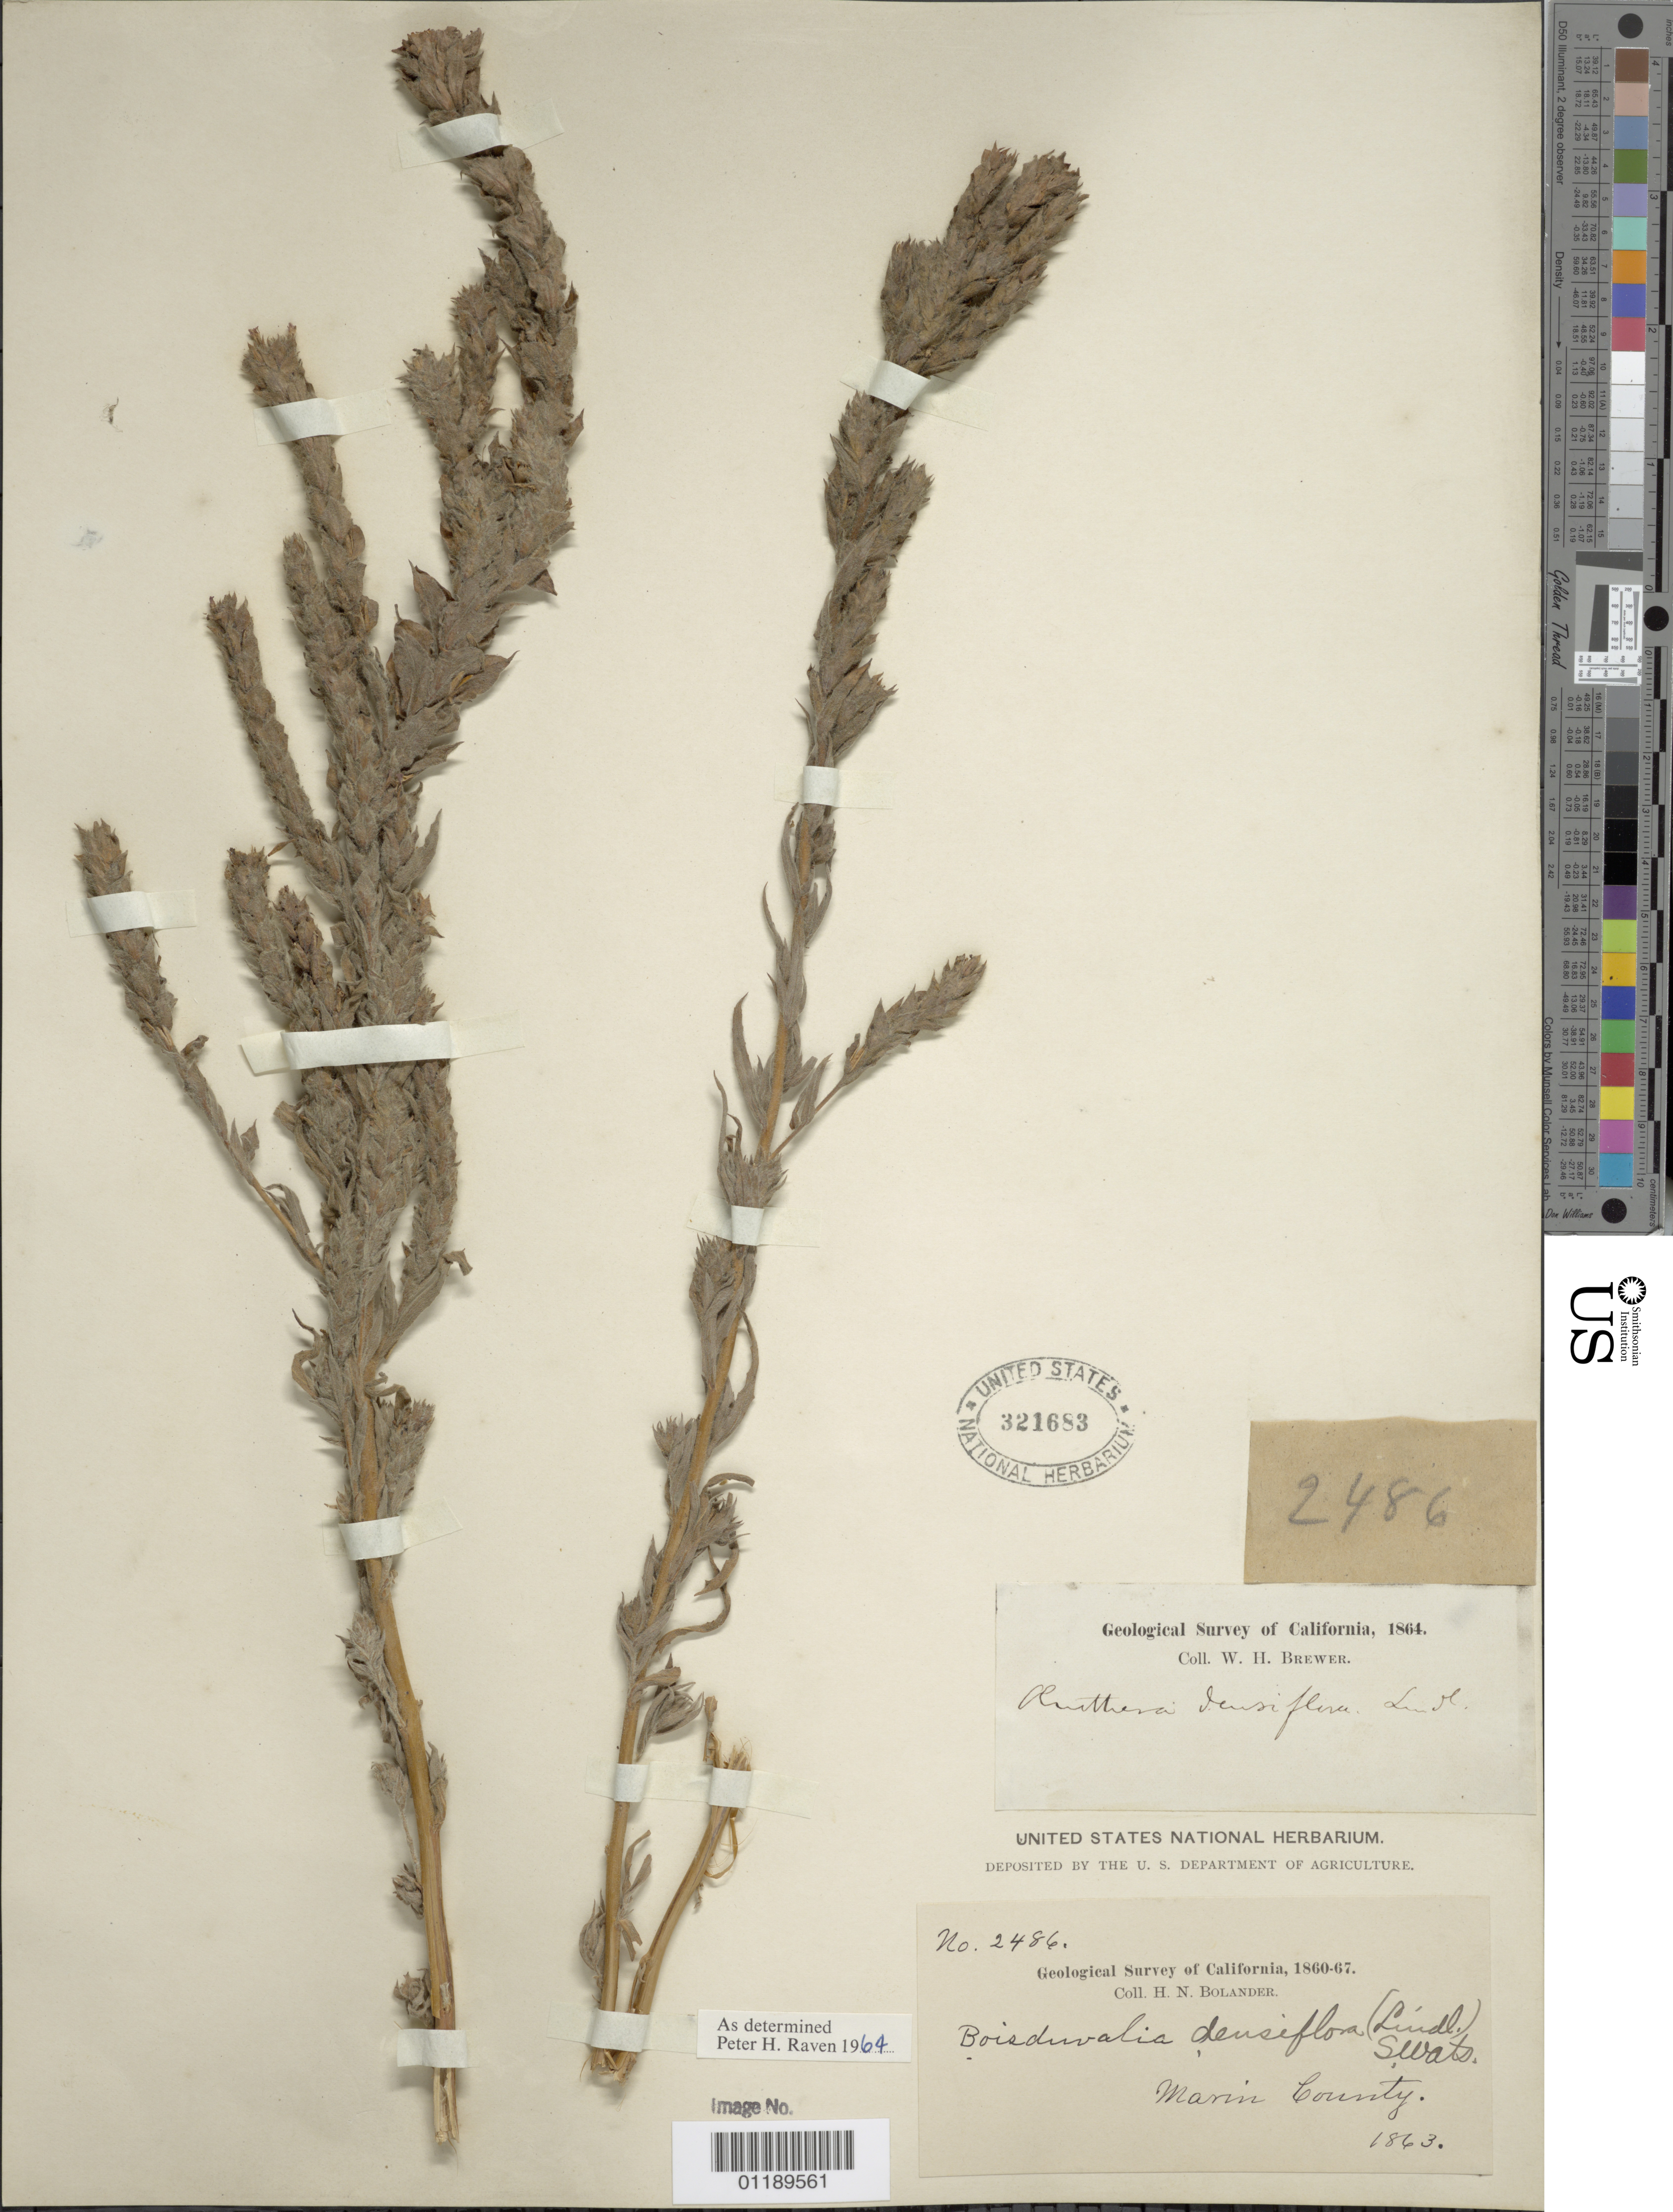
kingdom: Plantae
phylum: Tracheophyta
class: Magnoliopsida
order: Myrtales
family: Onagraceae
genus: Epilobium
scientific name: Epilobium densiflorum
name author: (Lindl.) Hoch & P.H. Raven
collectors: H. Bolander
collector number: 2486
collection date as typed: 1863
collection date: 1863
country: United States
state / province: California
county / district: Marin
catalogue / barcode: US 321683